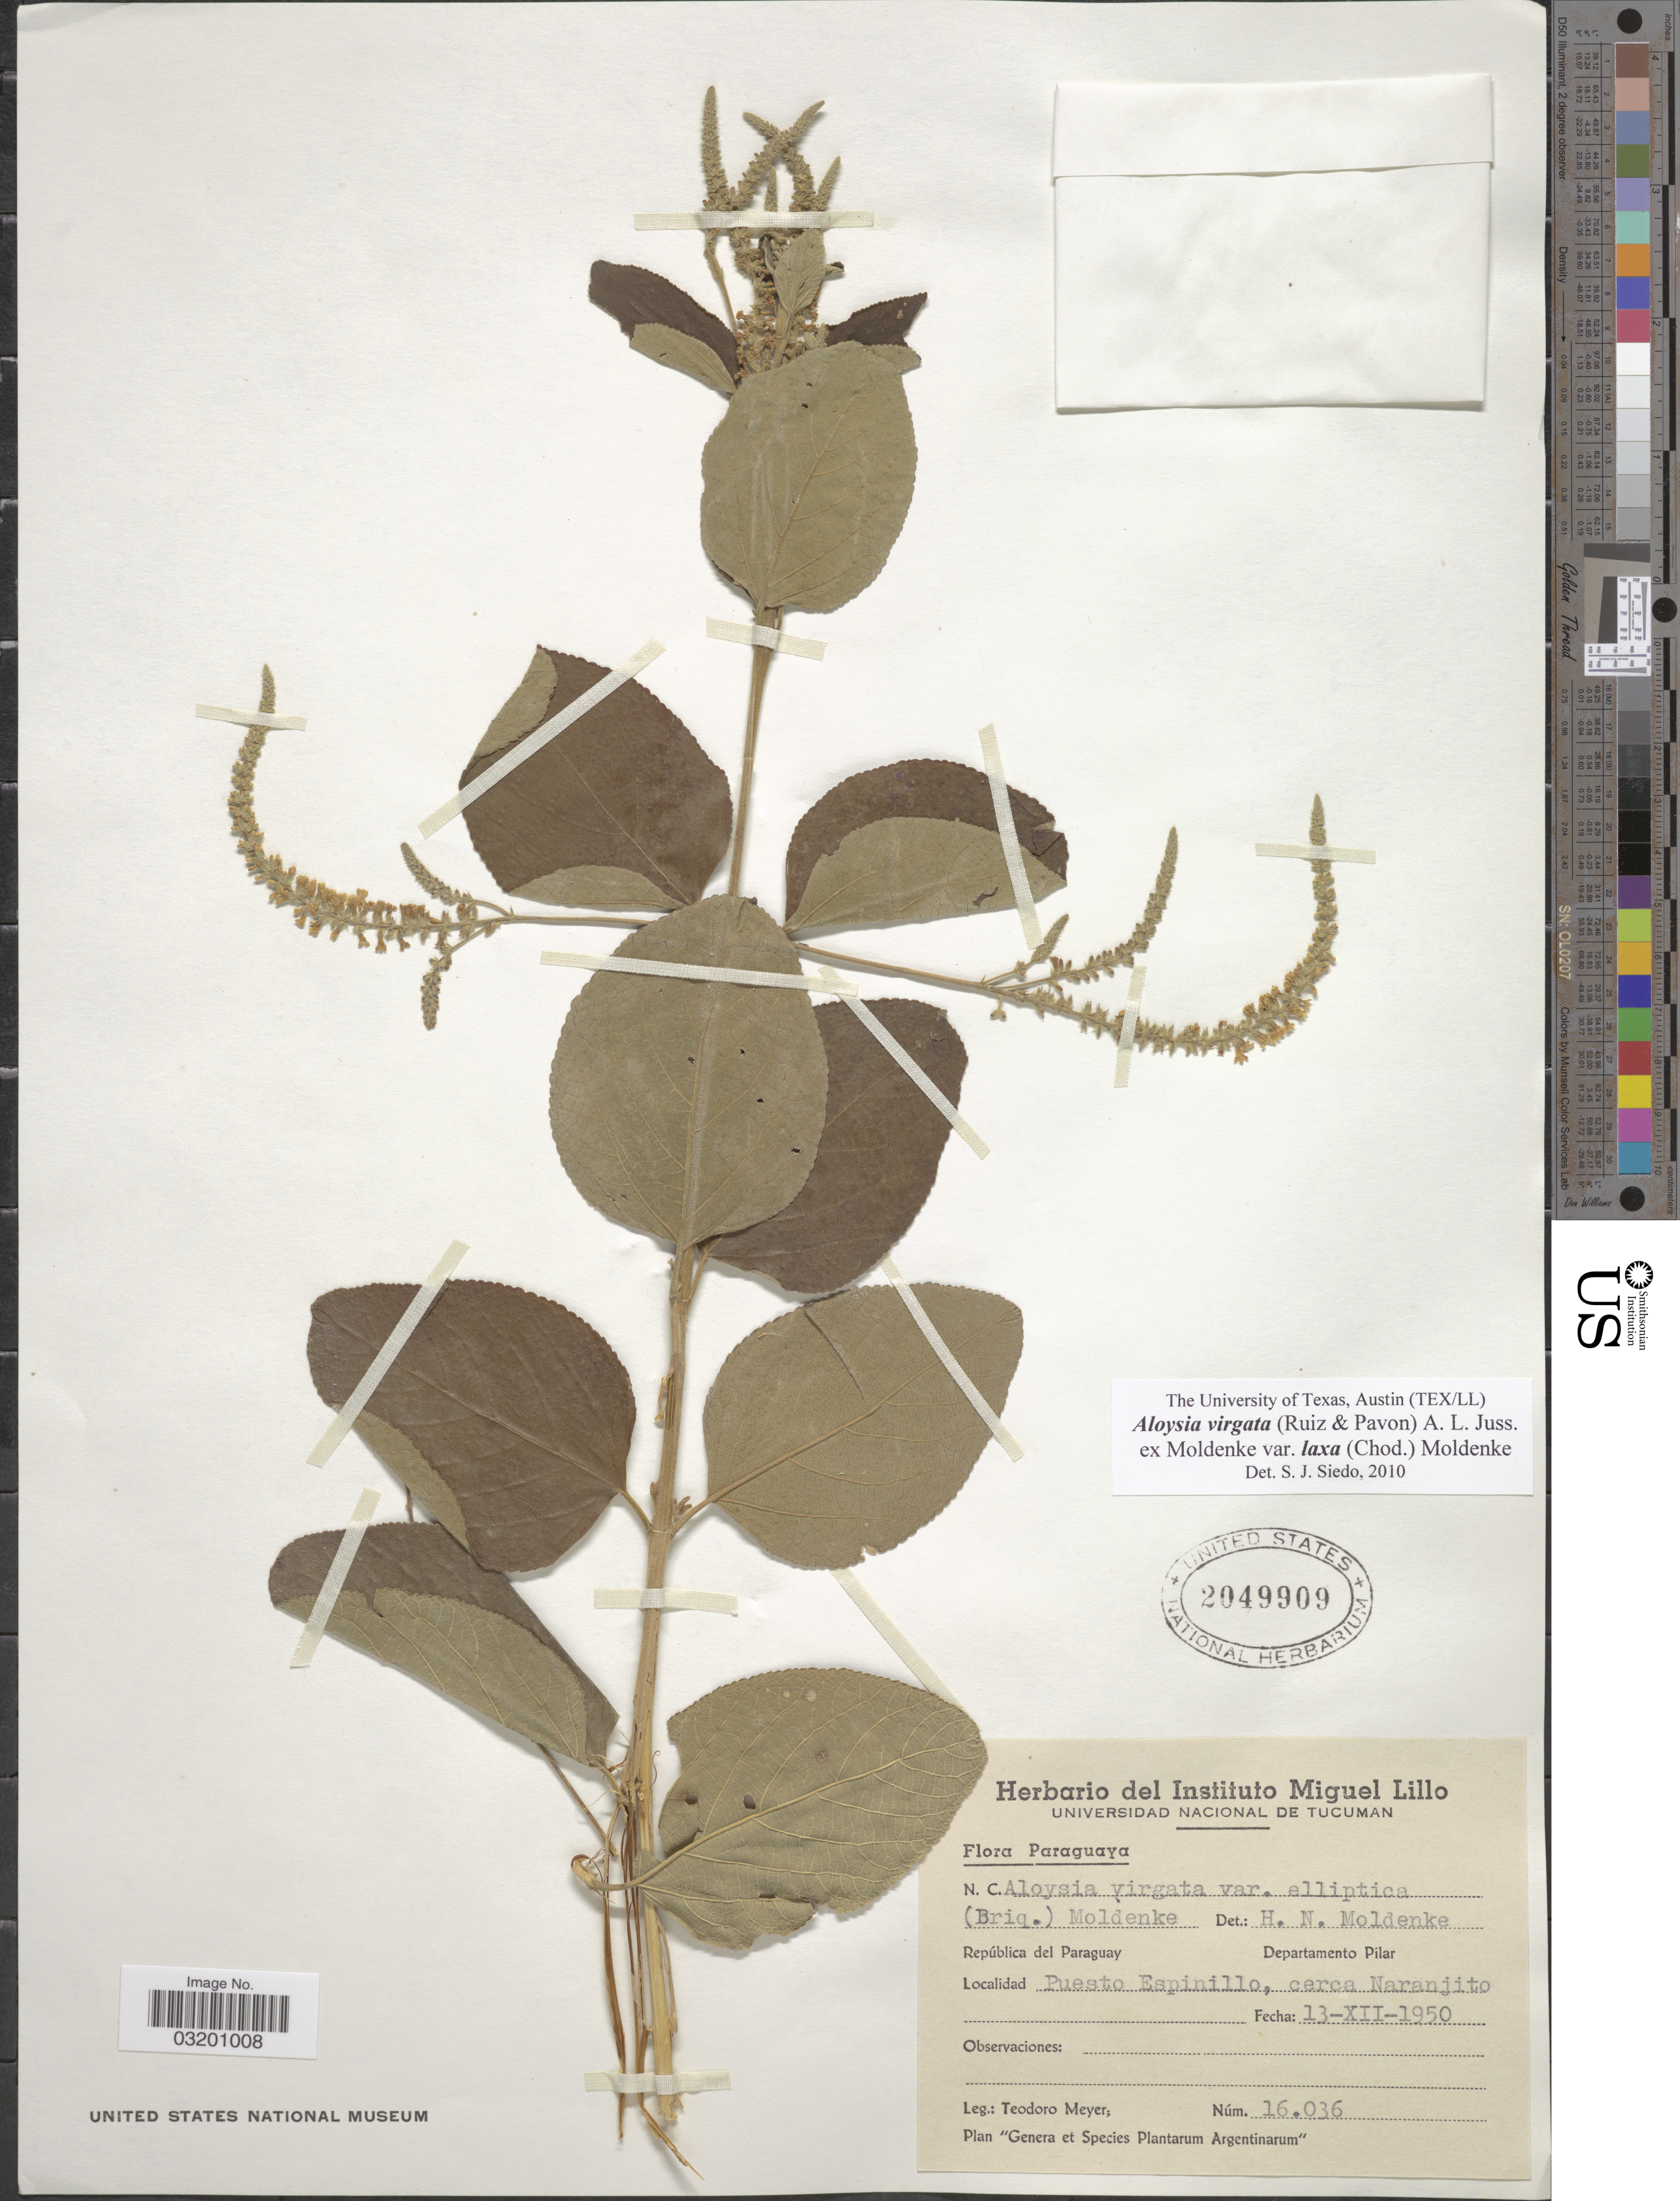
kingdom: Plantae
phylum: Tracheophyta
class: Magnoliopsida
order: Lamiales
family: Verbenaceae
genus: Aloysia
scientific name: Aloysia virgata var. laxa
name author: (Chodat) Moldenke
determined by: Siedo, S. J.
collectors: T. Meyer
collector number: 16036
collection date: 1950-12-13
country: Paraguay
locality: Paraguaya, Departamento Pilar, Puesto Espinillo, cerca Naranjito.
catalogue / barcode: US 2049909